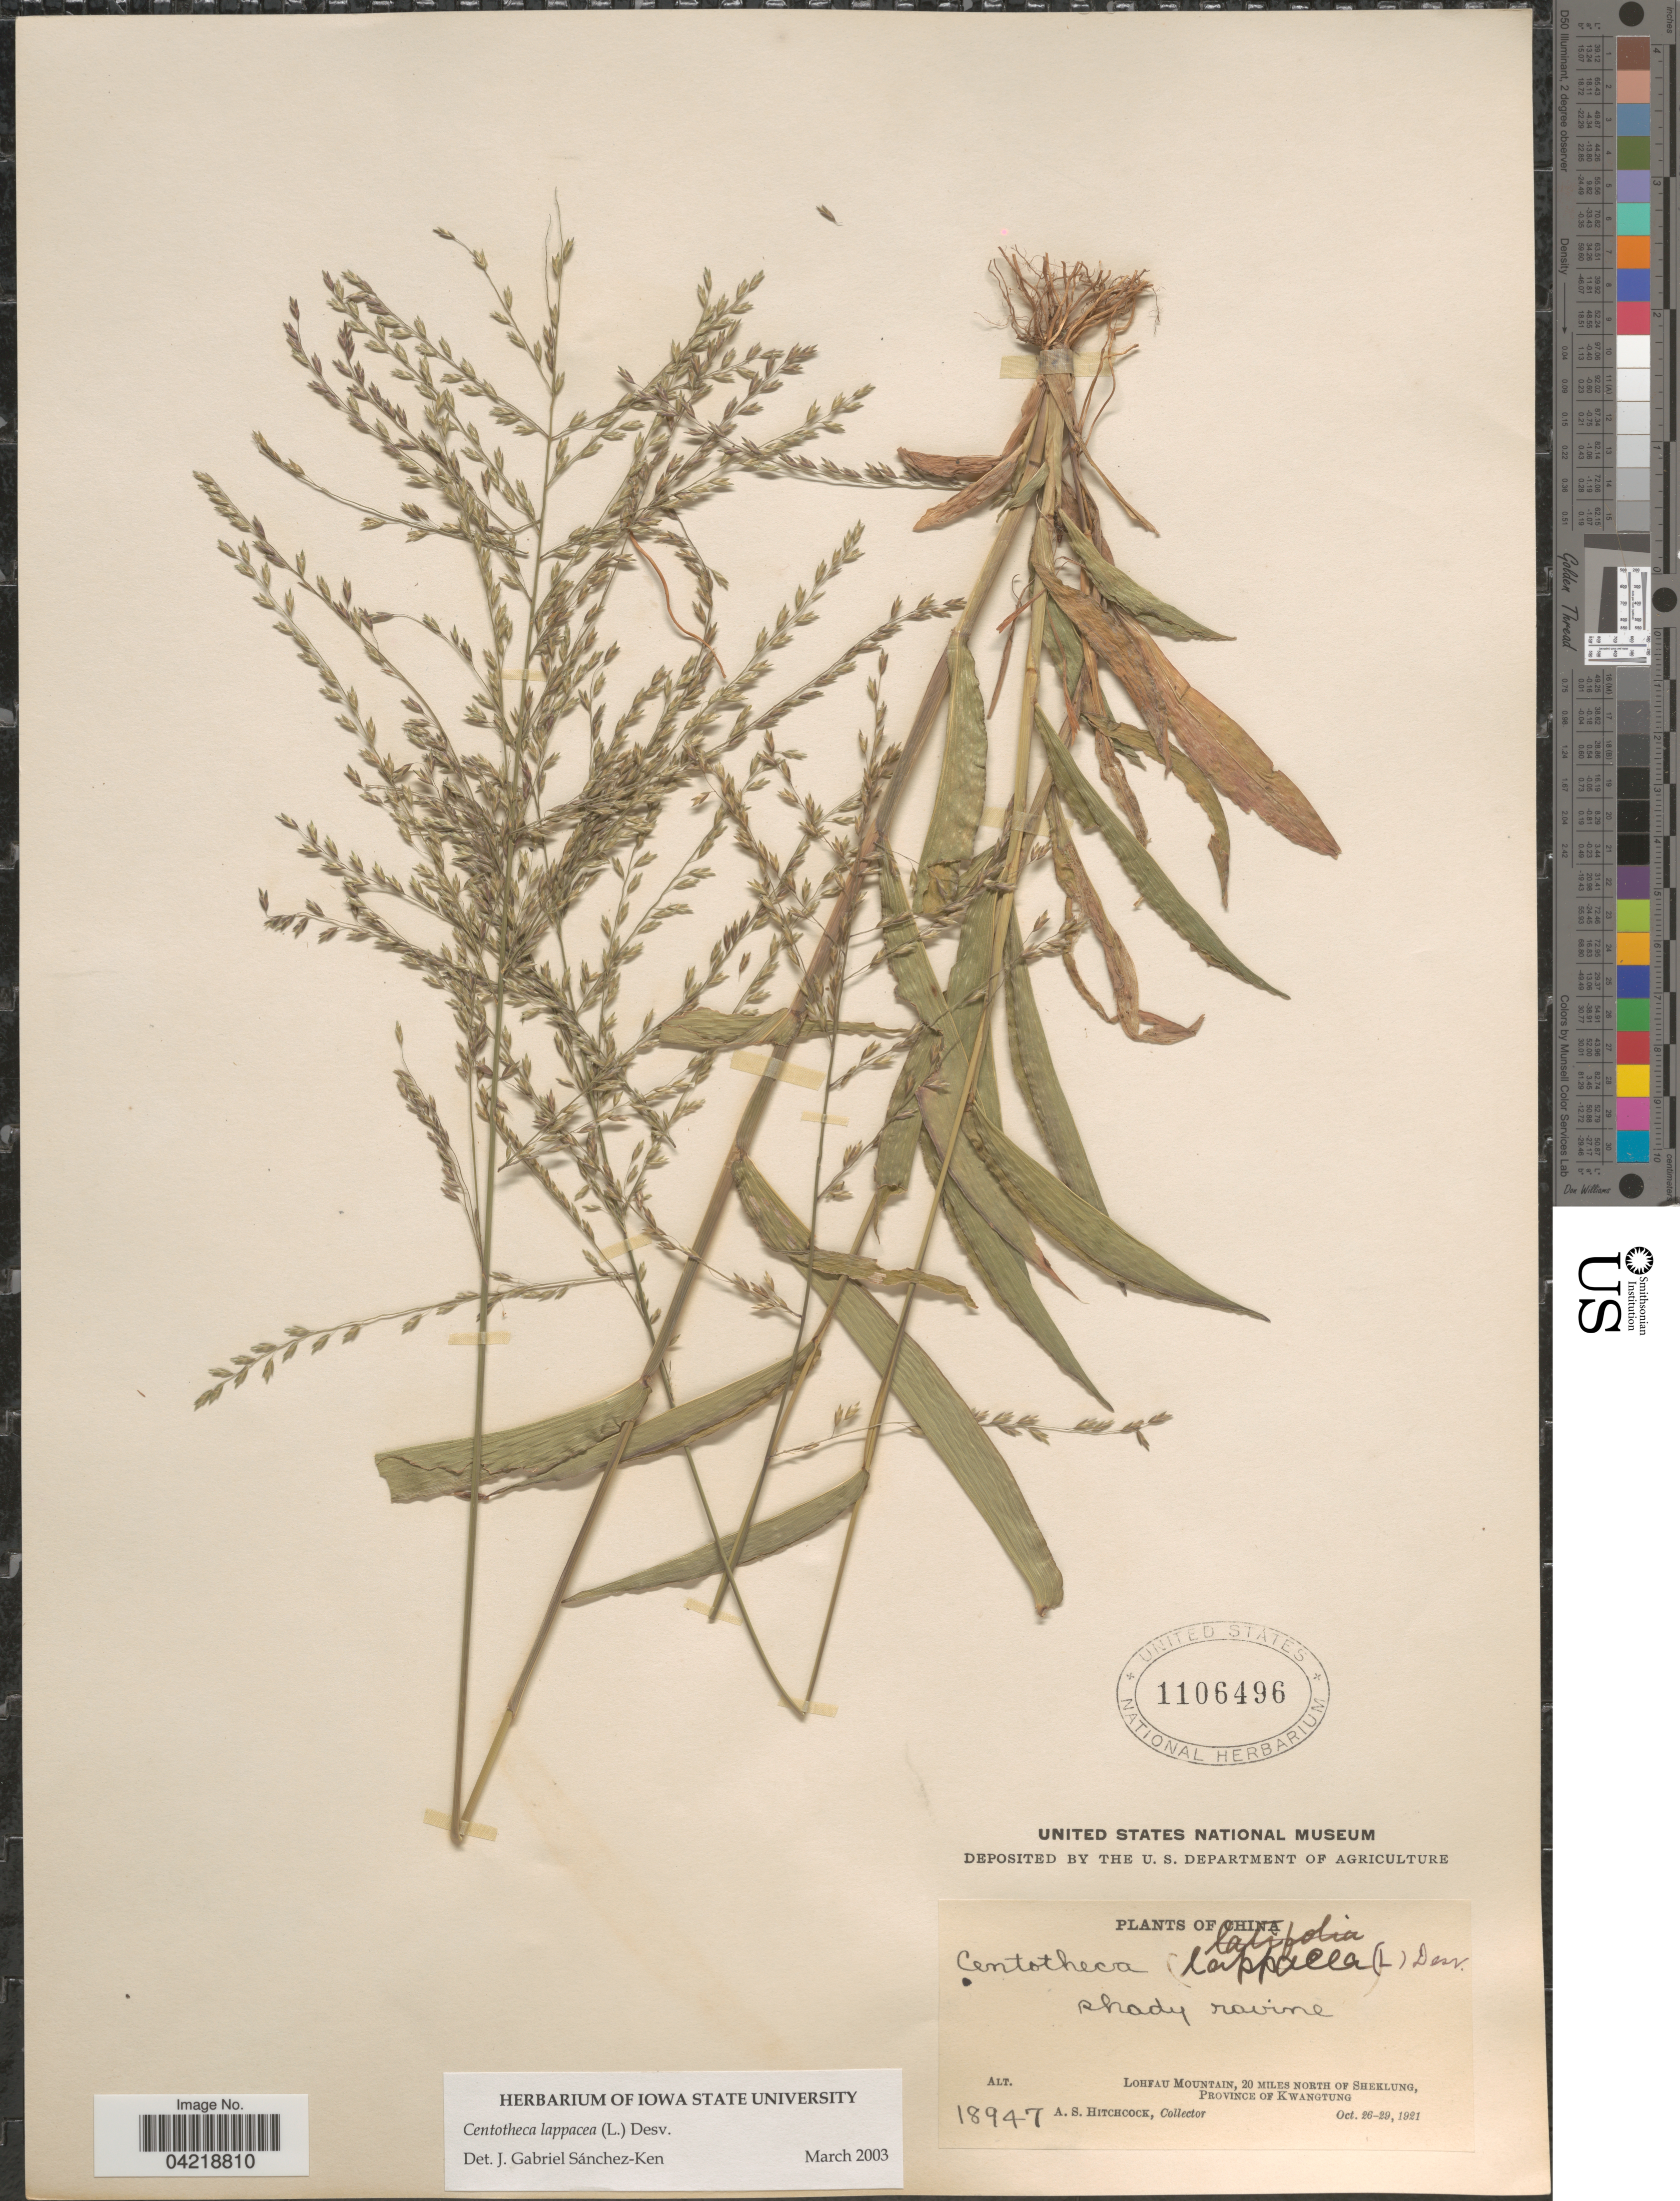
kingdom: Plantae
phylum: Tracheophyta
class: Liliopsida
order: Poales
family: Poaceae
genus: Centotheca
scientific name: Centotheca lappacea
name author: (L.) Desv.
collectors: A. S. Hitchcock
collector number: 18947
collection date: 1921-10-26/1921-10-29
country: China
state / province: Guangdong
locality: Shady ravine. Lohfau Mountain, 20 miles north of Sheklung, Province of Kwangtung.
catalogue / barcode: US 1106496